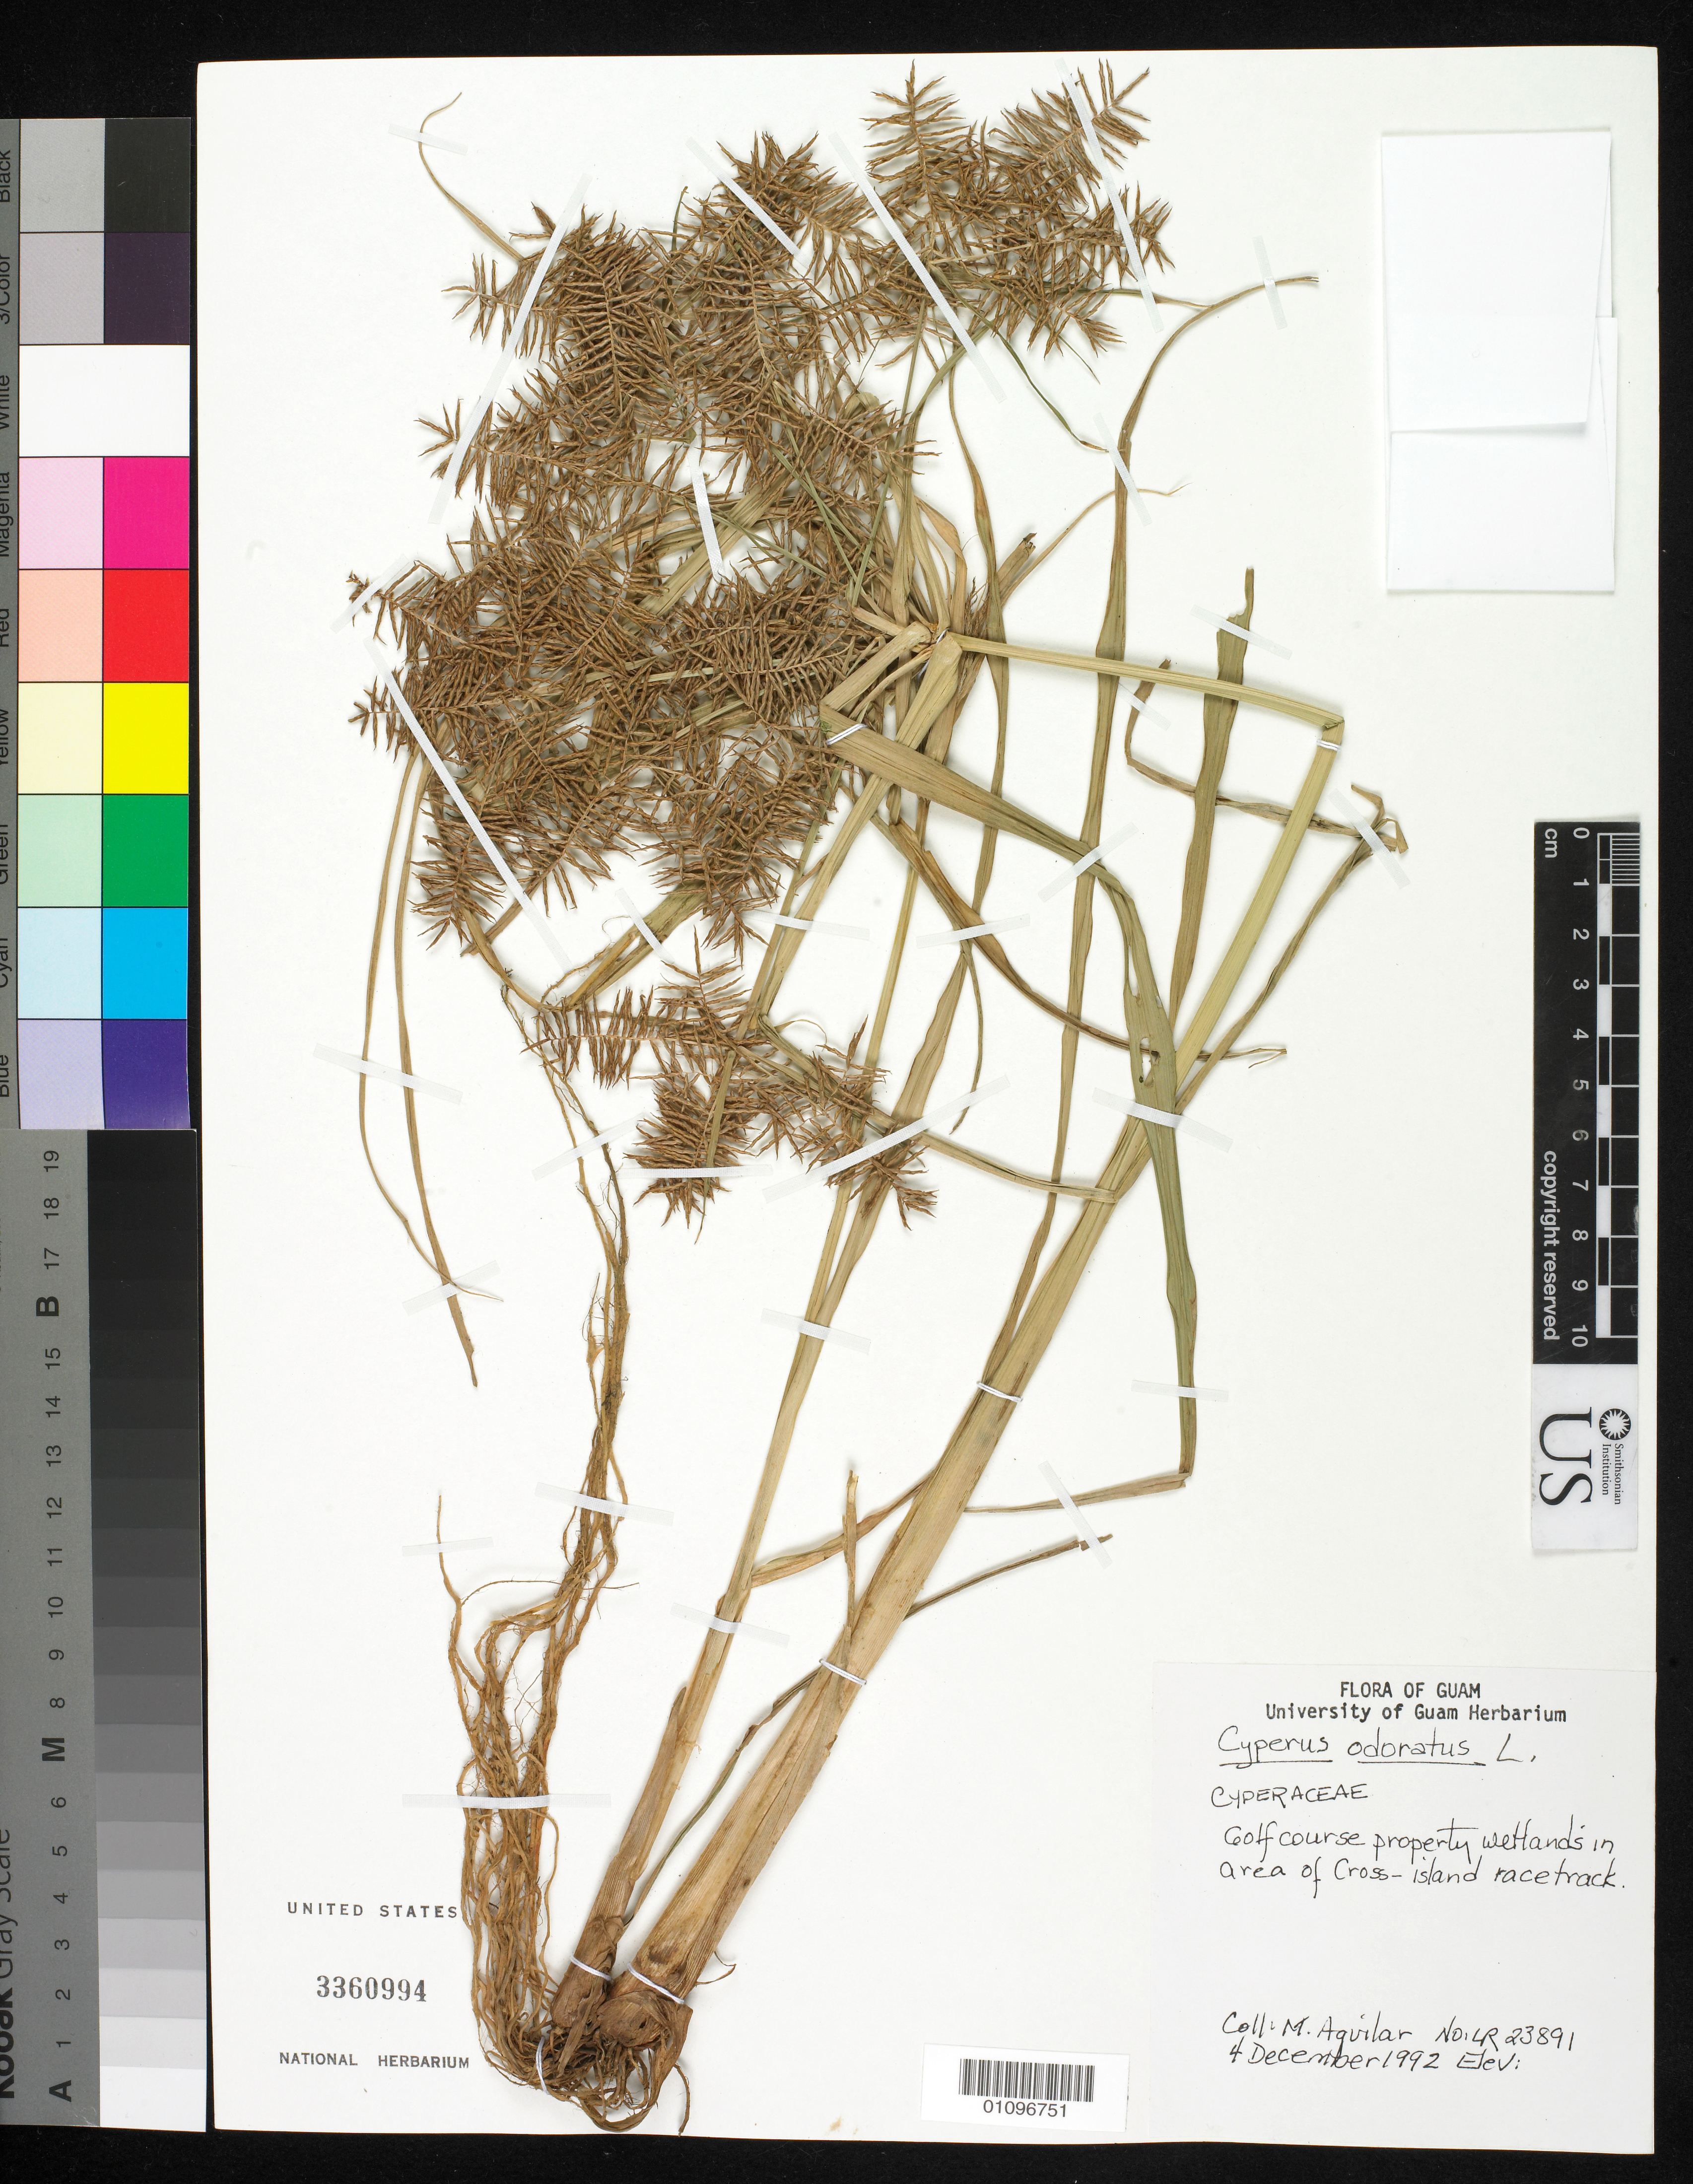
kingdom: Plantae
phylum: Tracheophyta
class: Liliopsida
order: Poales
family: Cyperaceae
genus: Cyperus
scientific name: Cyperus odoratus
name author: L.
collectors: M. Aguilar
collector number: LR23891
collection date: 1992-12-04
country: Guam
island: Guam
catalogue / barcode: US 3360994